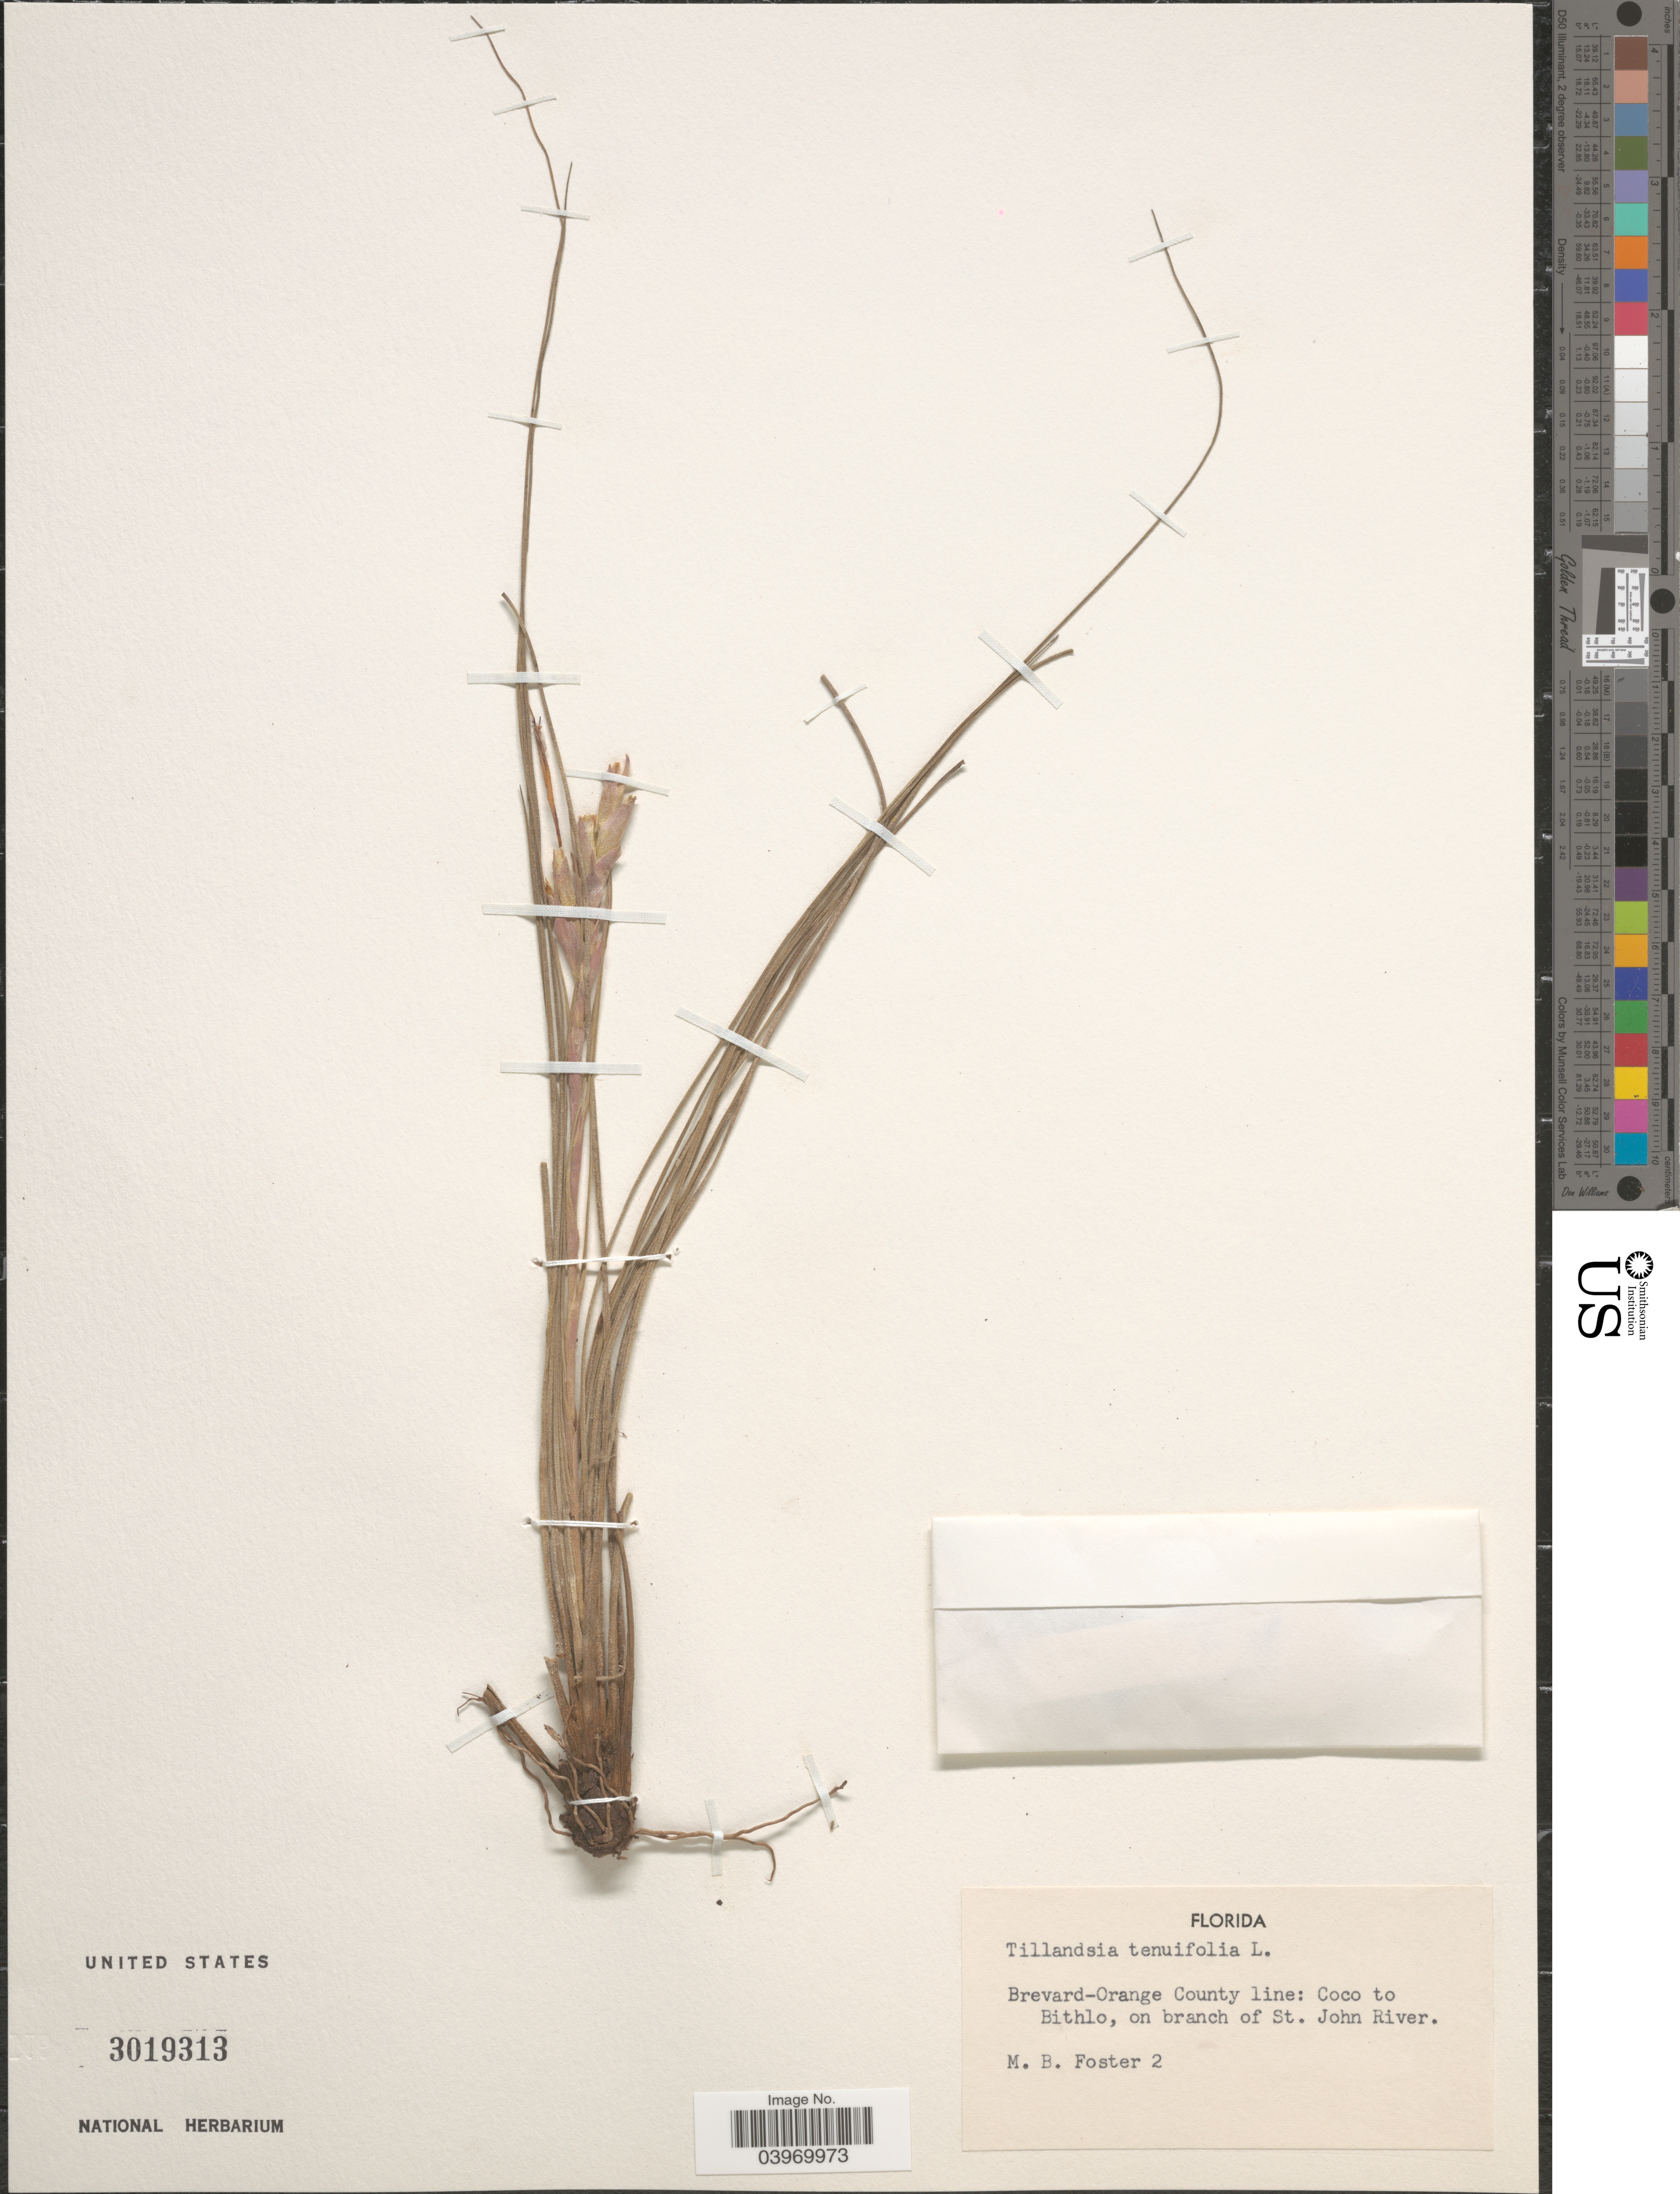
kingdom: Plantae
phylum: Tracheophyta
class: Liliopsida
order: Poales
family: Bromeliaceae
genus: Tillandsia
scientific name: Tillandsia tenuifolia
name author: L.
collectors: M. B. Foster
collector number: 2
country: United States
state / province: Florida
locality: Brevard-Orange County line: Coco to Bithlo, on branch of St. John River.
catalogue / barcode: US 3019313